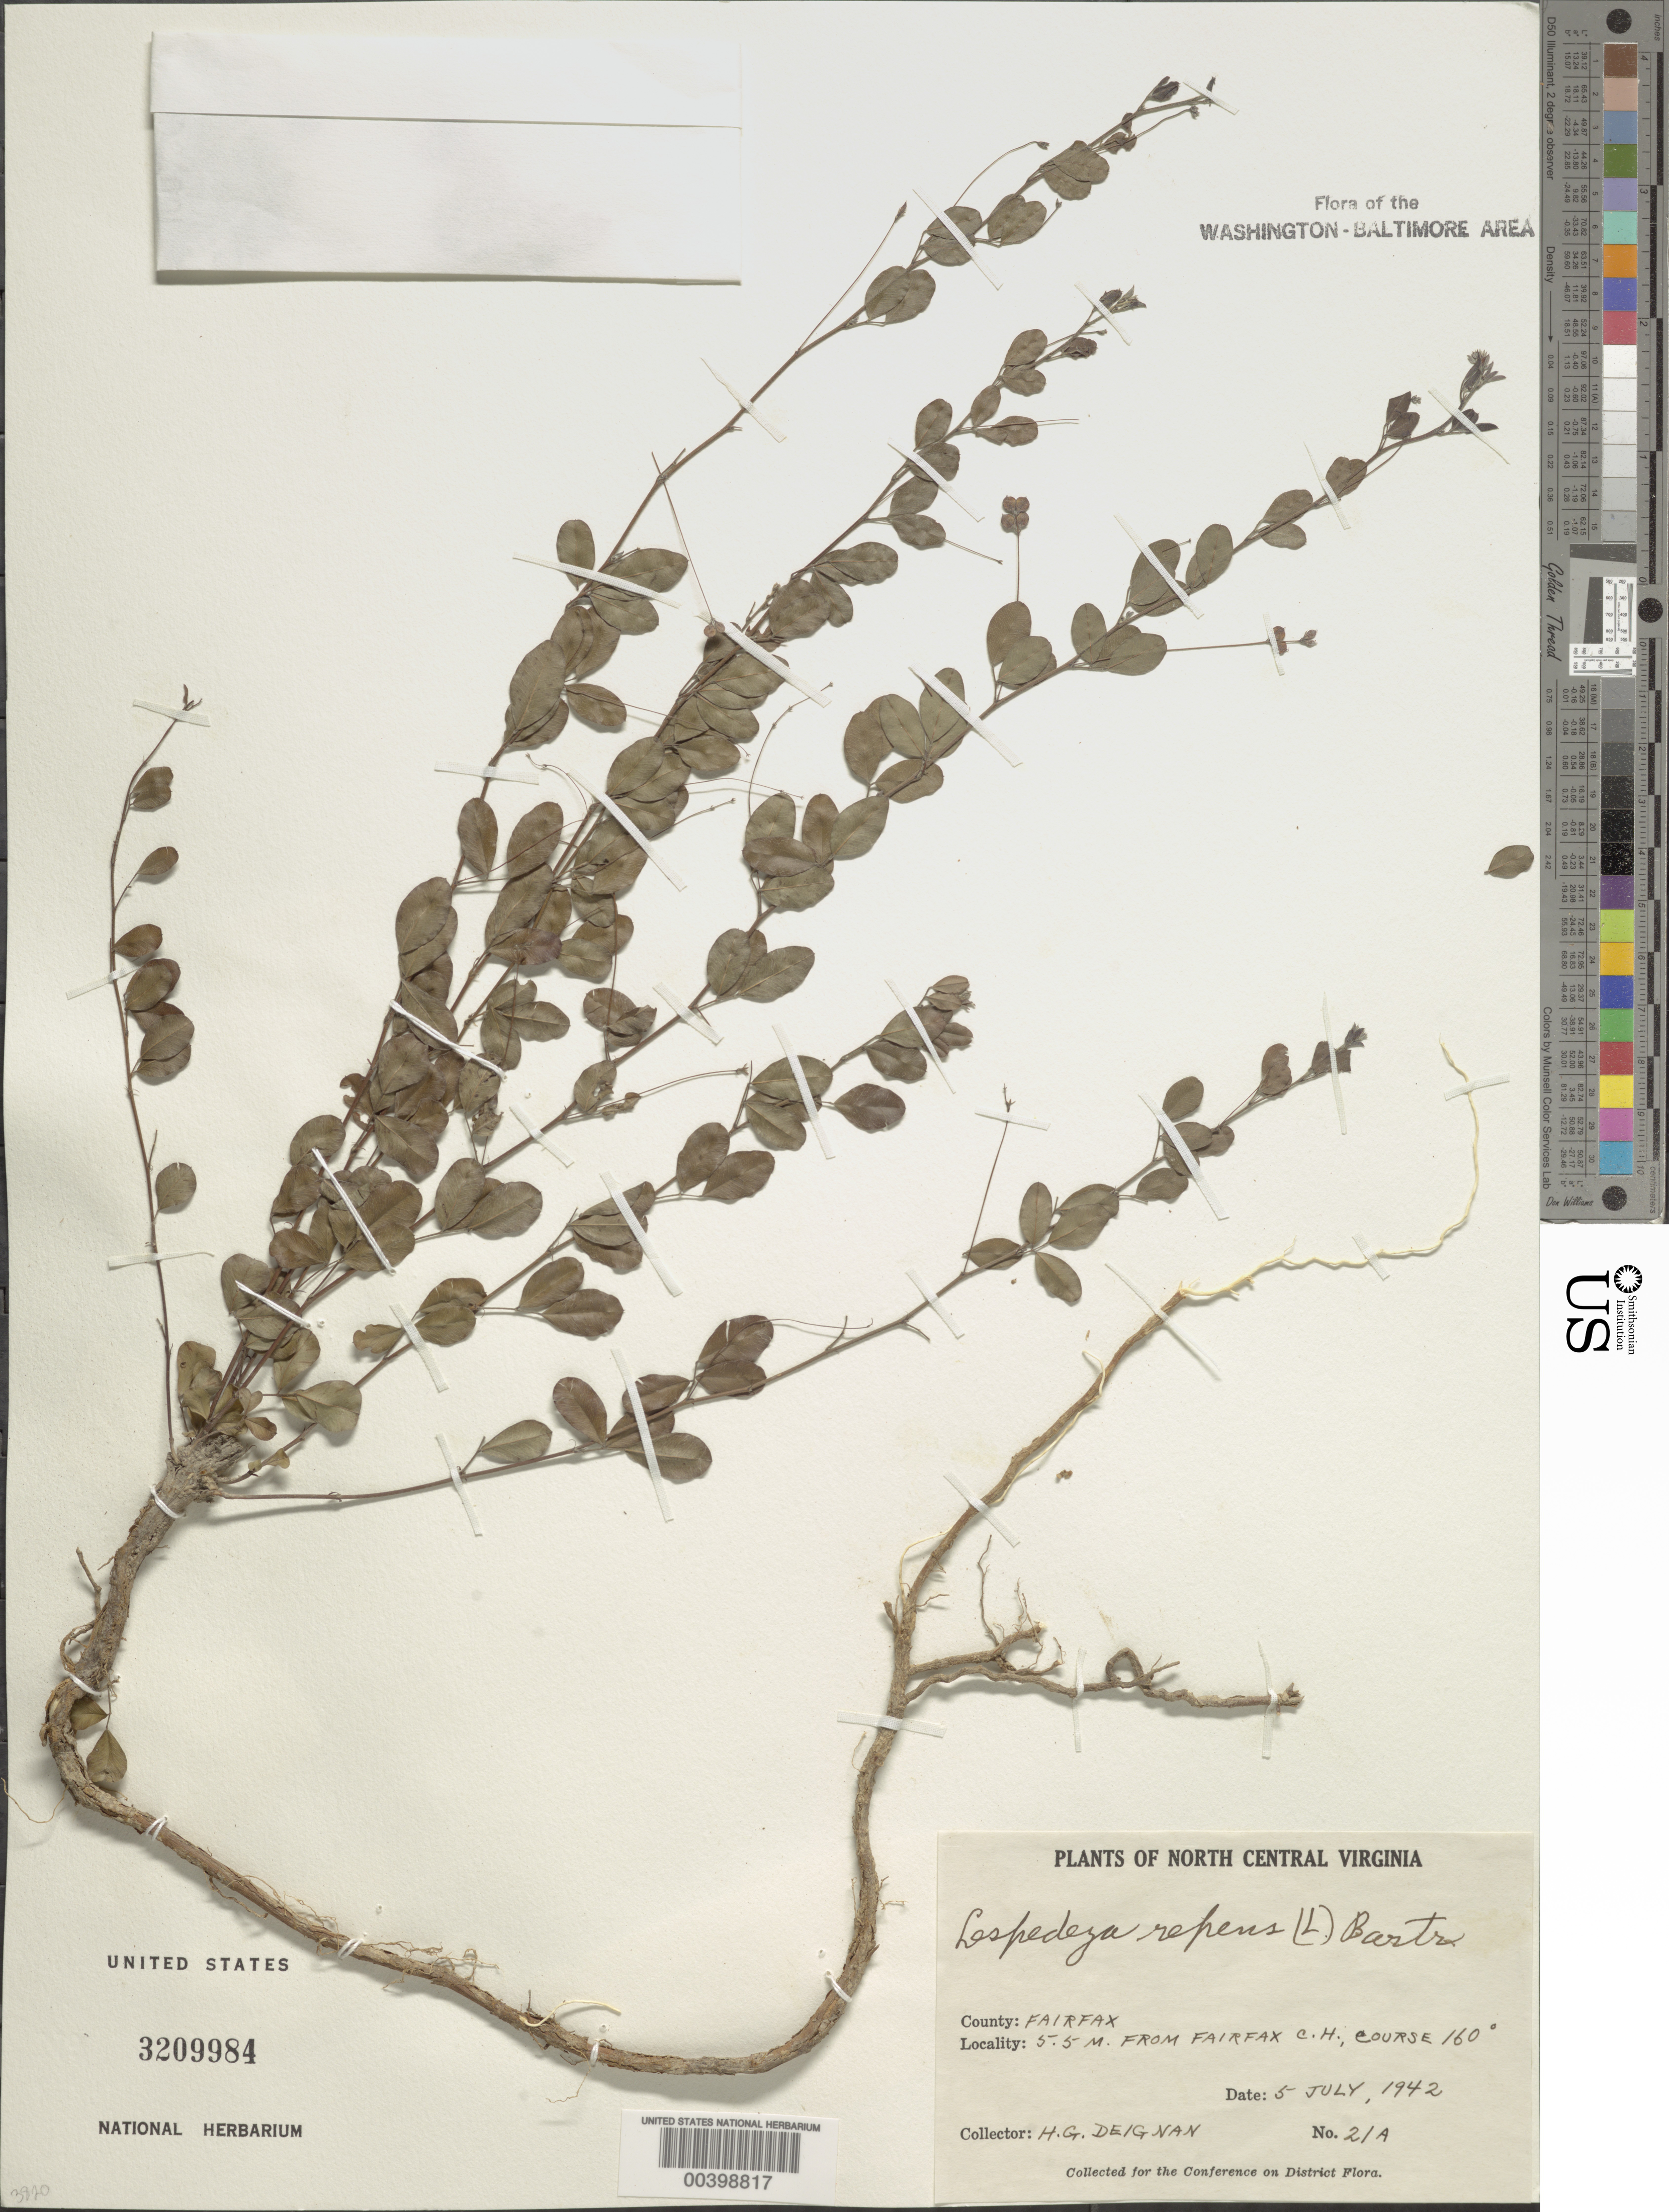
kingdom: Plantae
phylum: Tracheophyta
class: Magnoliopsida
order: Fabales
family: Fabaceae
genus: Lespedeza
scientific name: Lespedeza repens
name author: (L.) W.P.C. Barton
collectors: H. Deignan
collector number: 21A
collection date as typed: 05 Jul 1942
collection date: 1942-07-05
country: United States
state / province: Virginia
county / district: Fairfax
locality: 5.5 mi. from Fairfax County Court House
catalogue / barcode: US 3209984